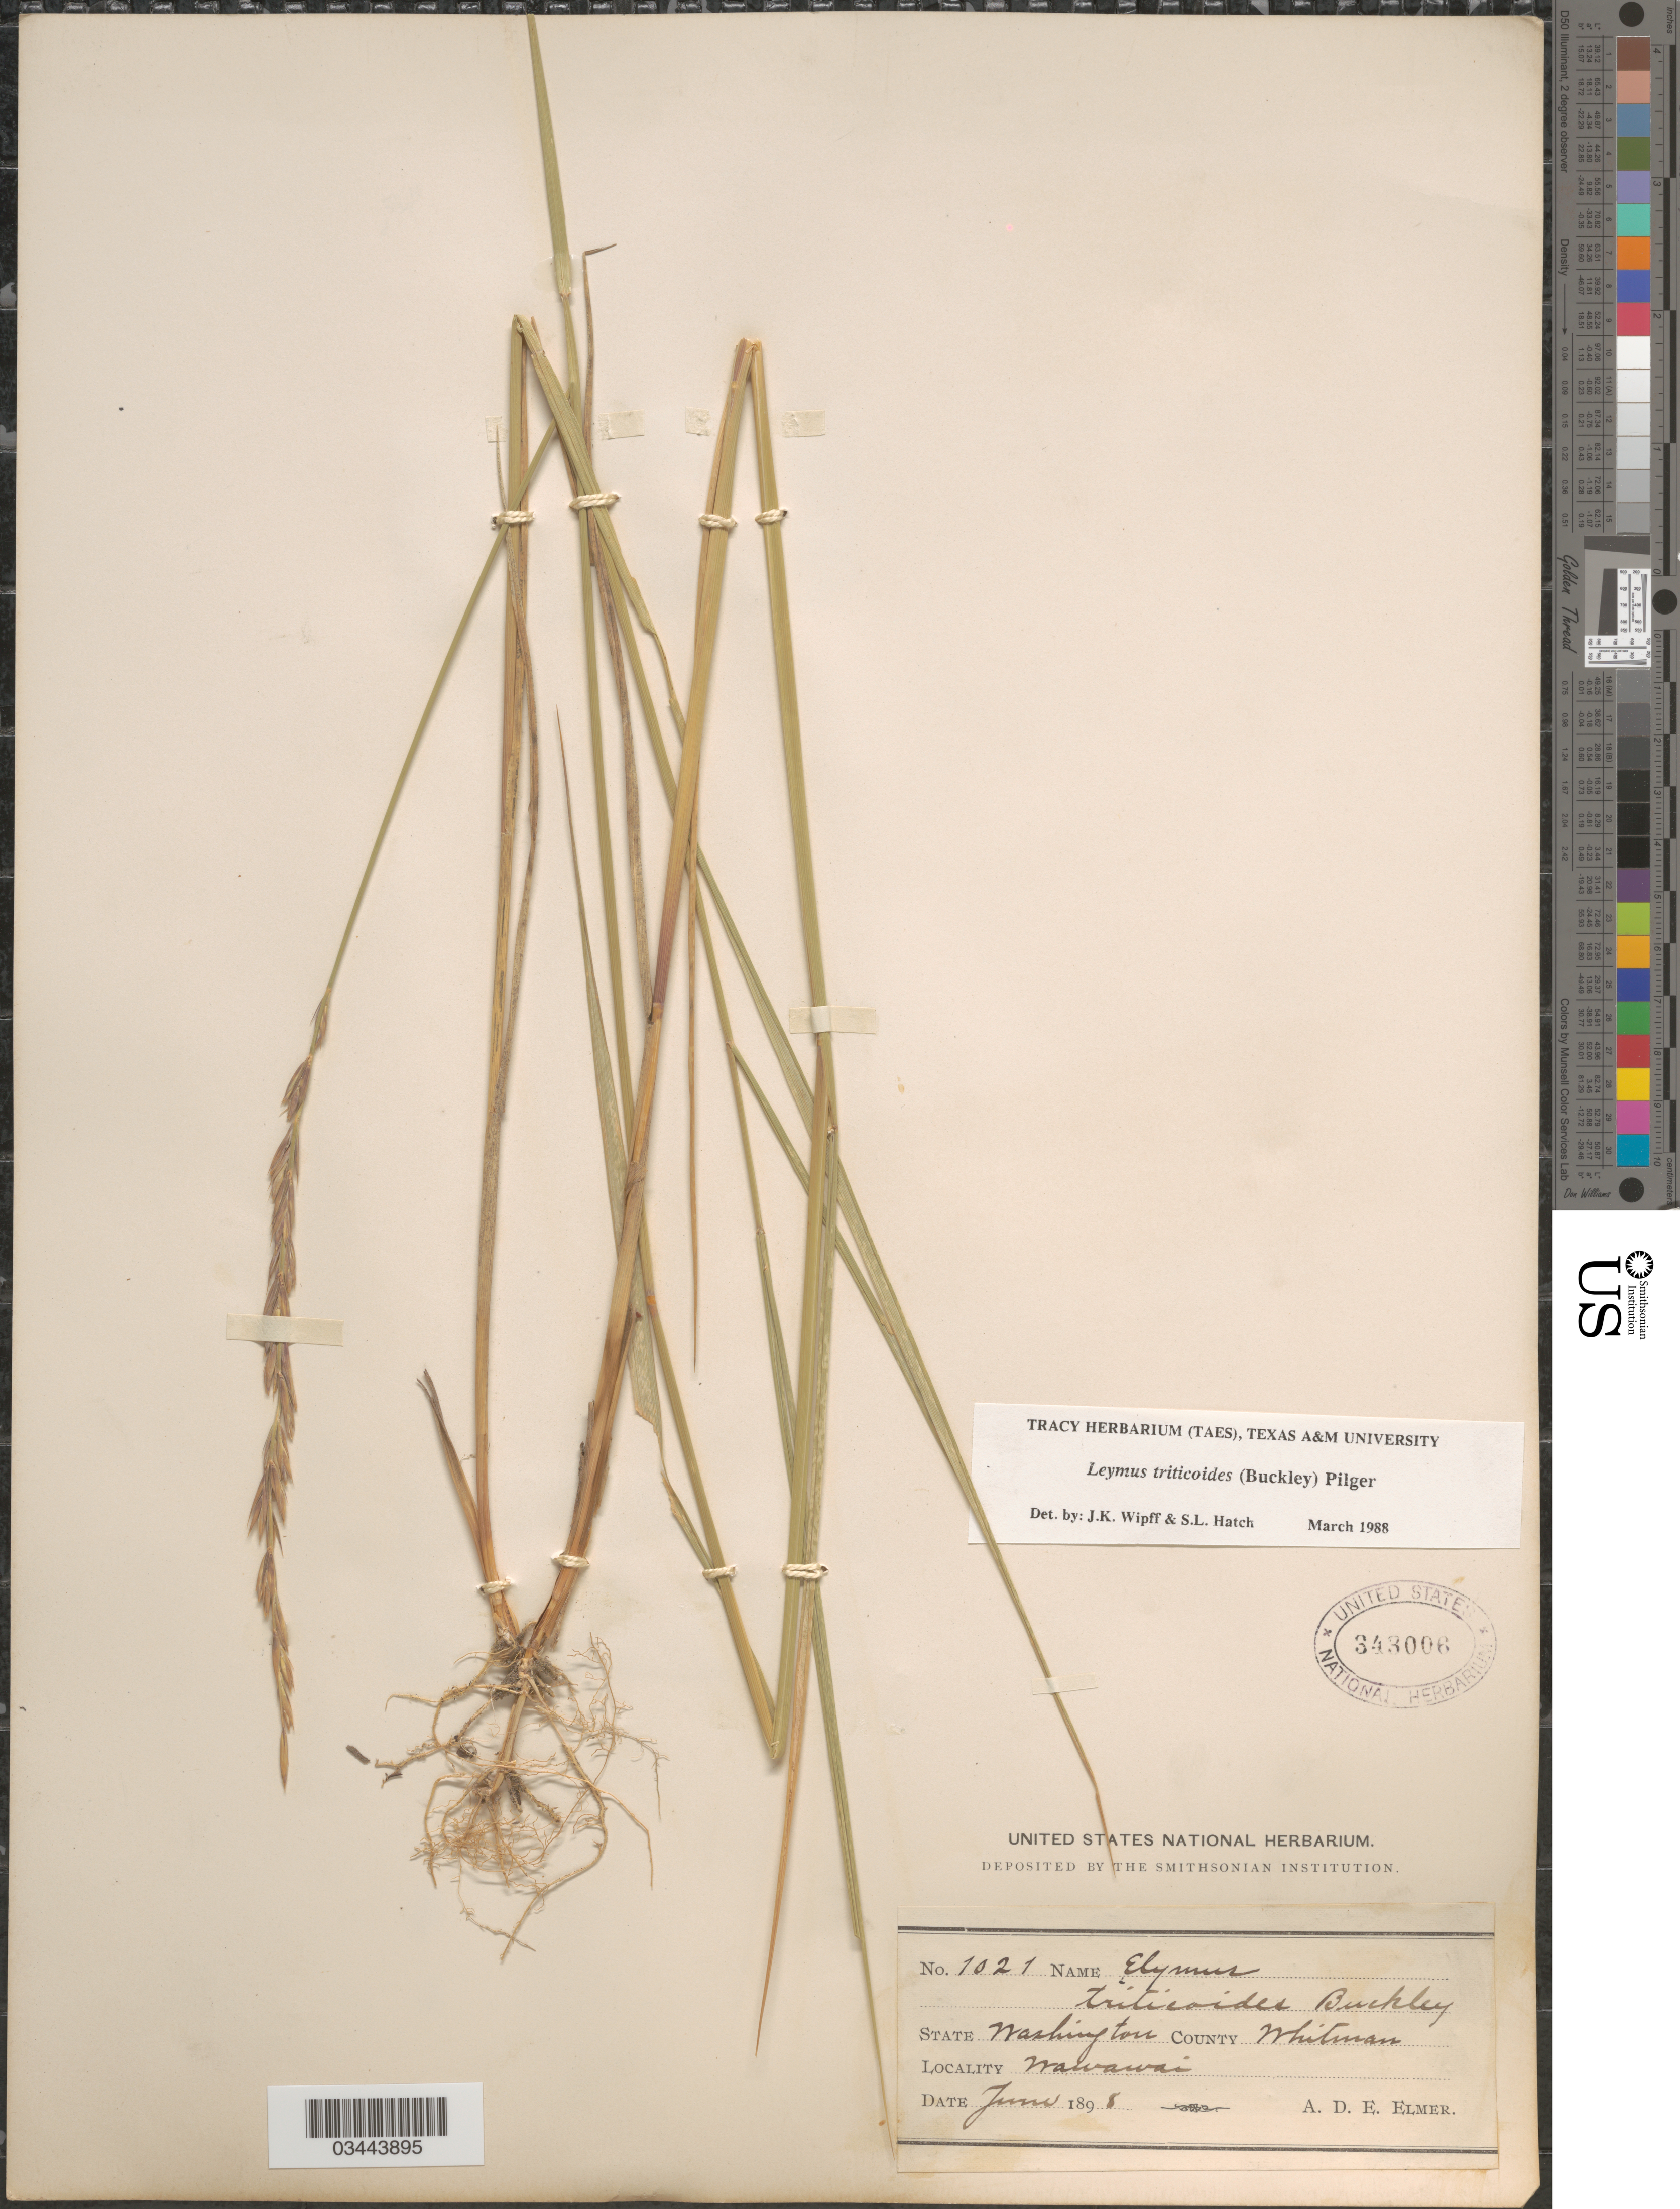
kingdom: Plantae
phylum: Tracheophyta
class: Liliopsida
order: Poales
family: Poaceae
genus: Leymus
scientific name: Leymus triticoides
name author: (Buckley) Pilg.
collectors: A. D. E. Elmer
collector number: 1021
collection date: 1898-06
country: United States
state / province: Washington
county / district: Whitman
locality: County Whitman. Wawawai.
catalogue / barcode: US 343006